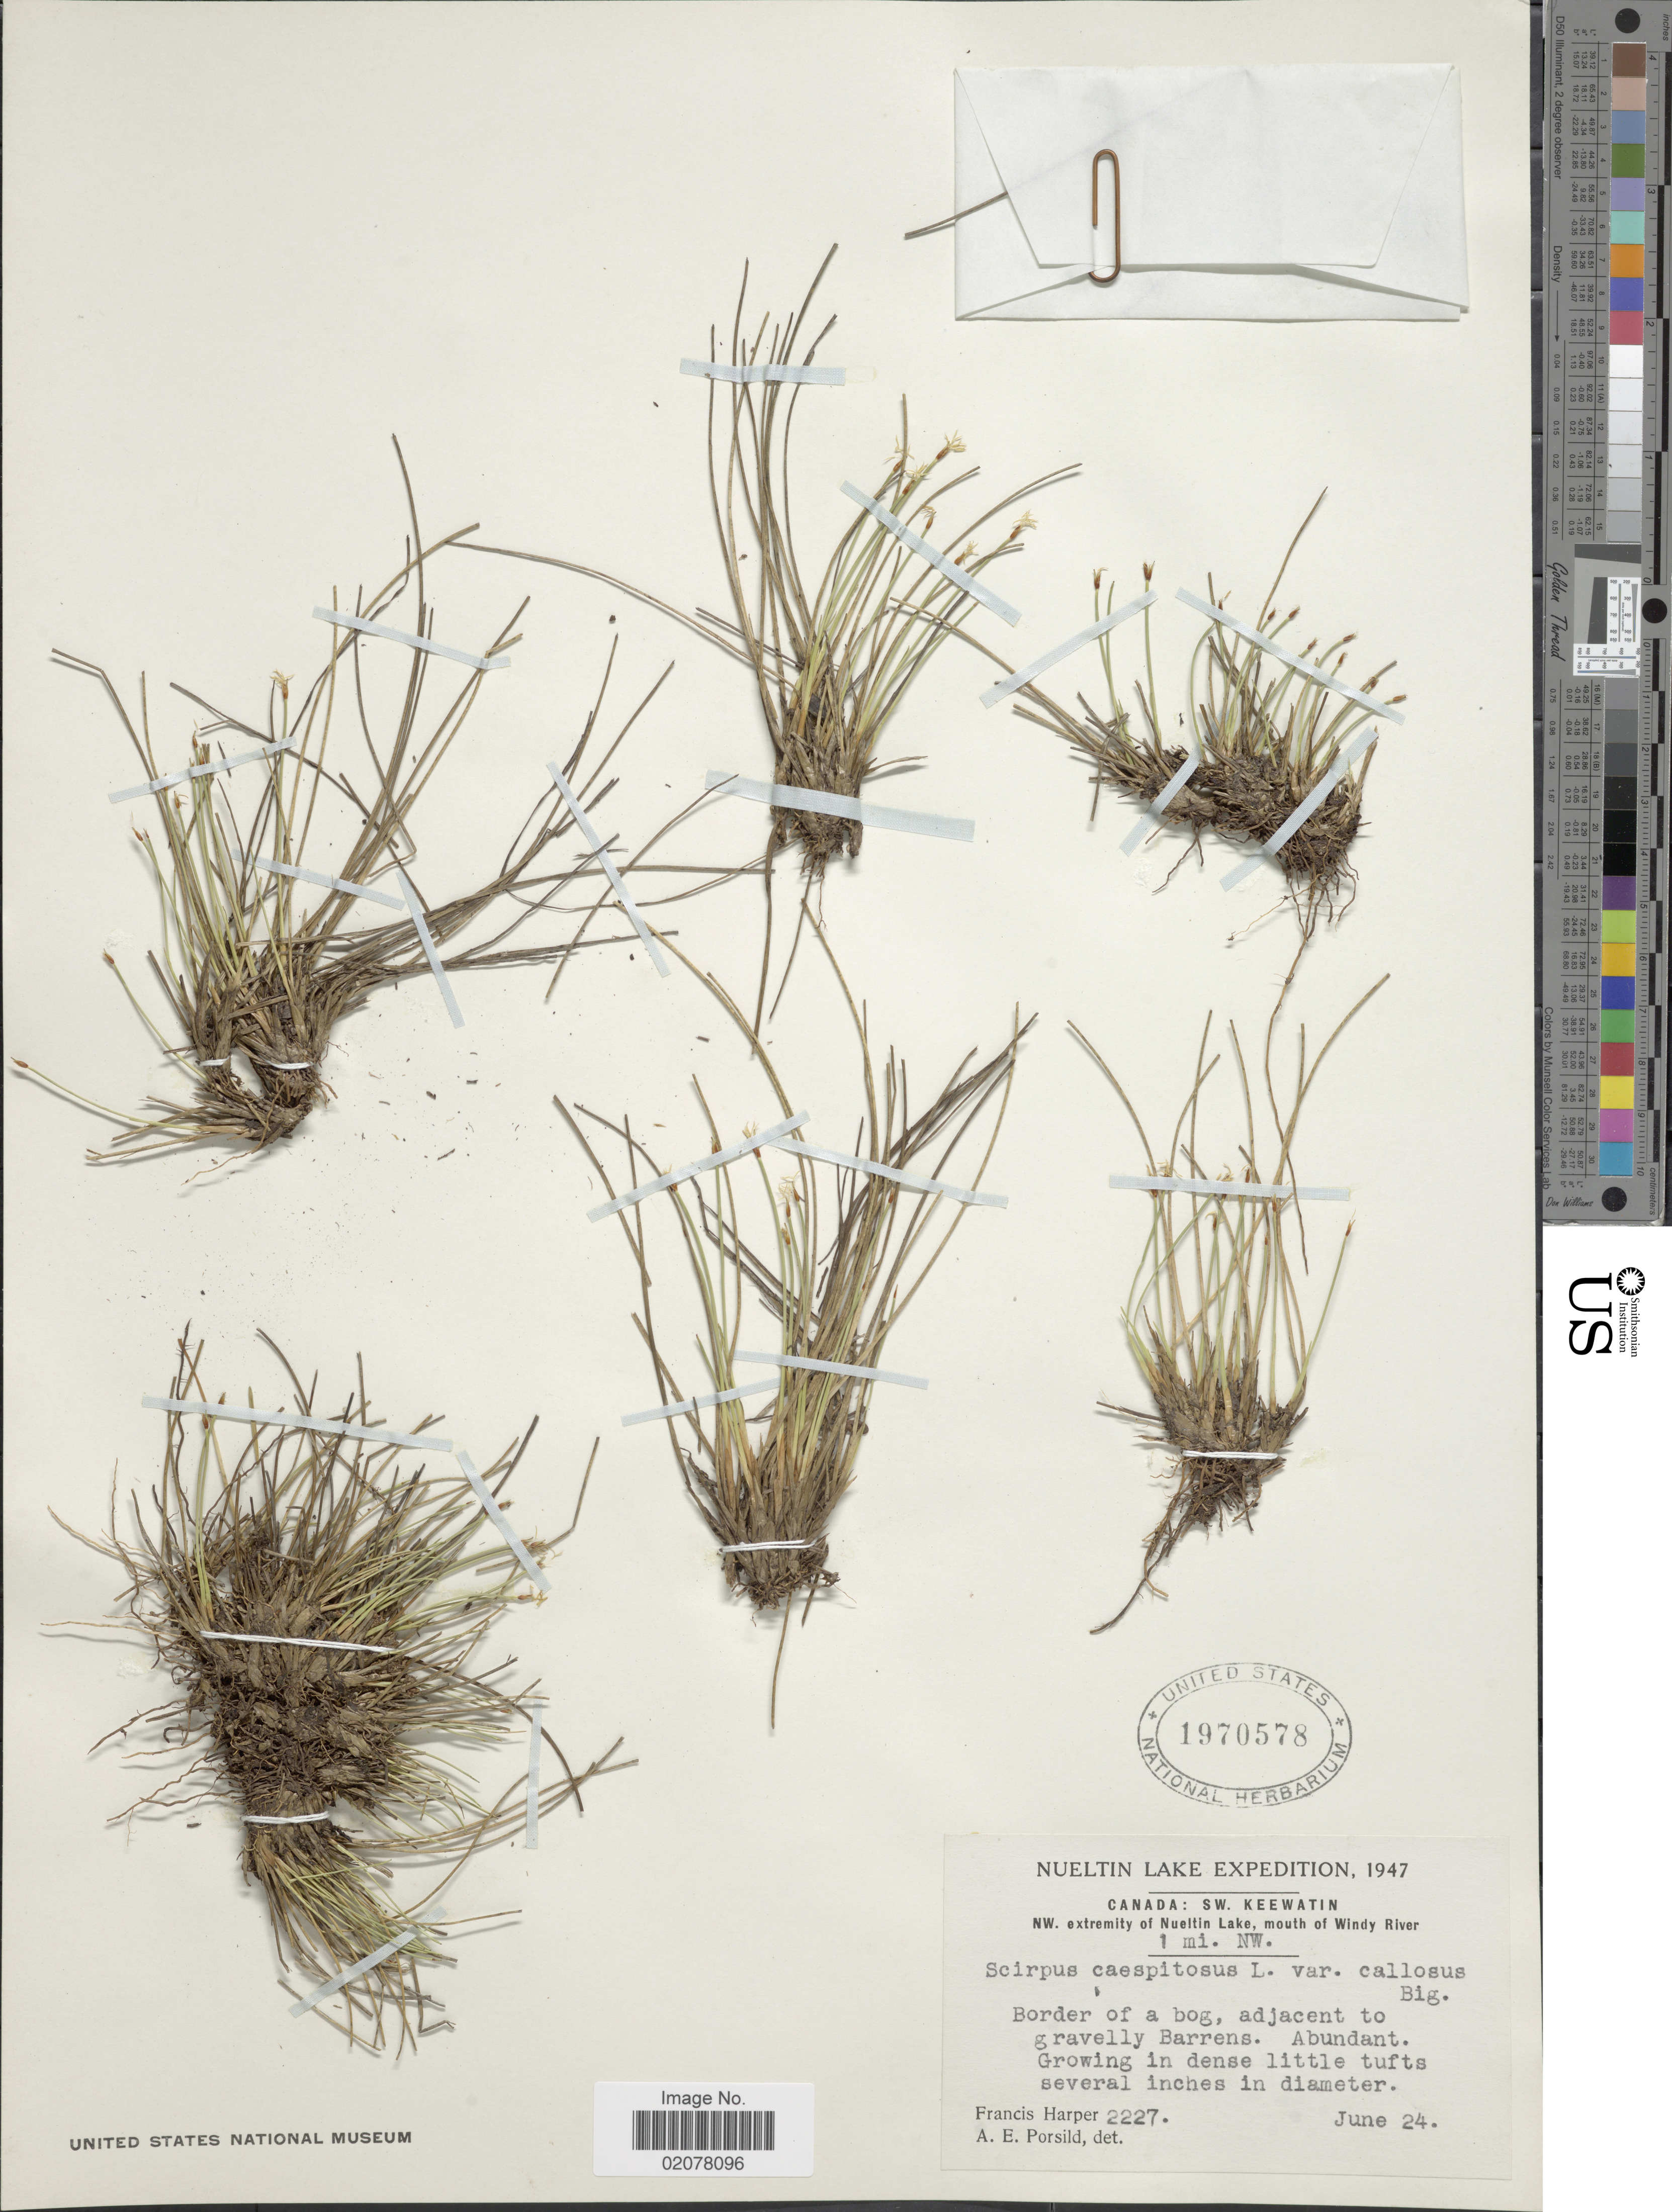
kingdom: Plantae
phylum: Tracheophyta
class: Liliopsida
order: Poales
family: Cyperaceae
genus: Trichophorum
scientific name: Trichophorum cespitosum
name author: (L.) Hartm.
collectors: F. Harper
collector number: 2227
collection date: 1947-06-24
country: Canada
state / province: Nunavut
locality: Nueltin Lake. Canada: SW. Keewatin. NW. extremity of Nueltin Lake, mouth of Windy River. 1 mi. NW. Border of a bog, adjacent to gravelly Barrens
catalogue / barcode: US 1970578